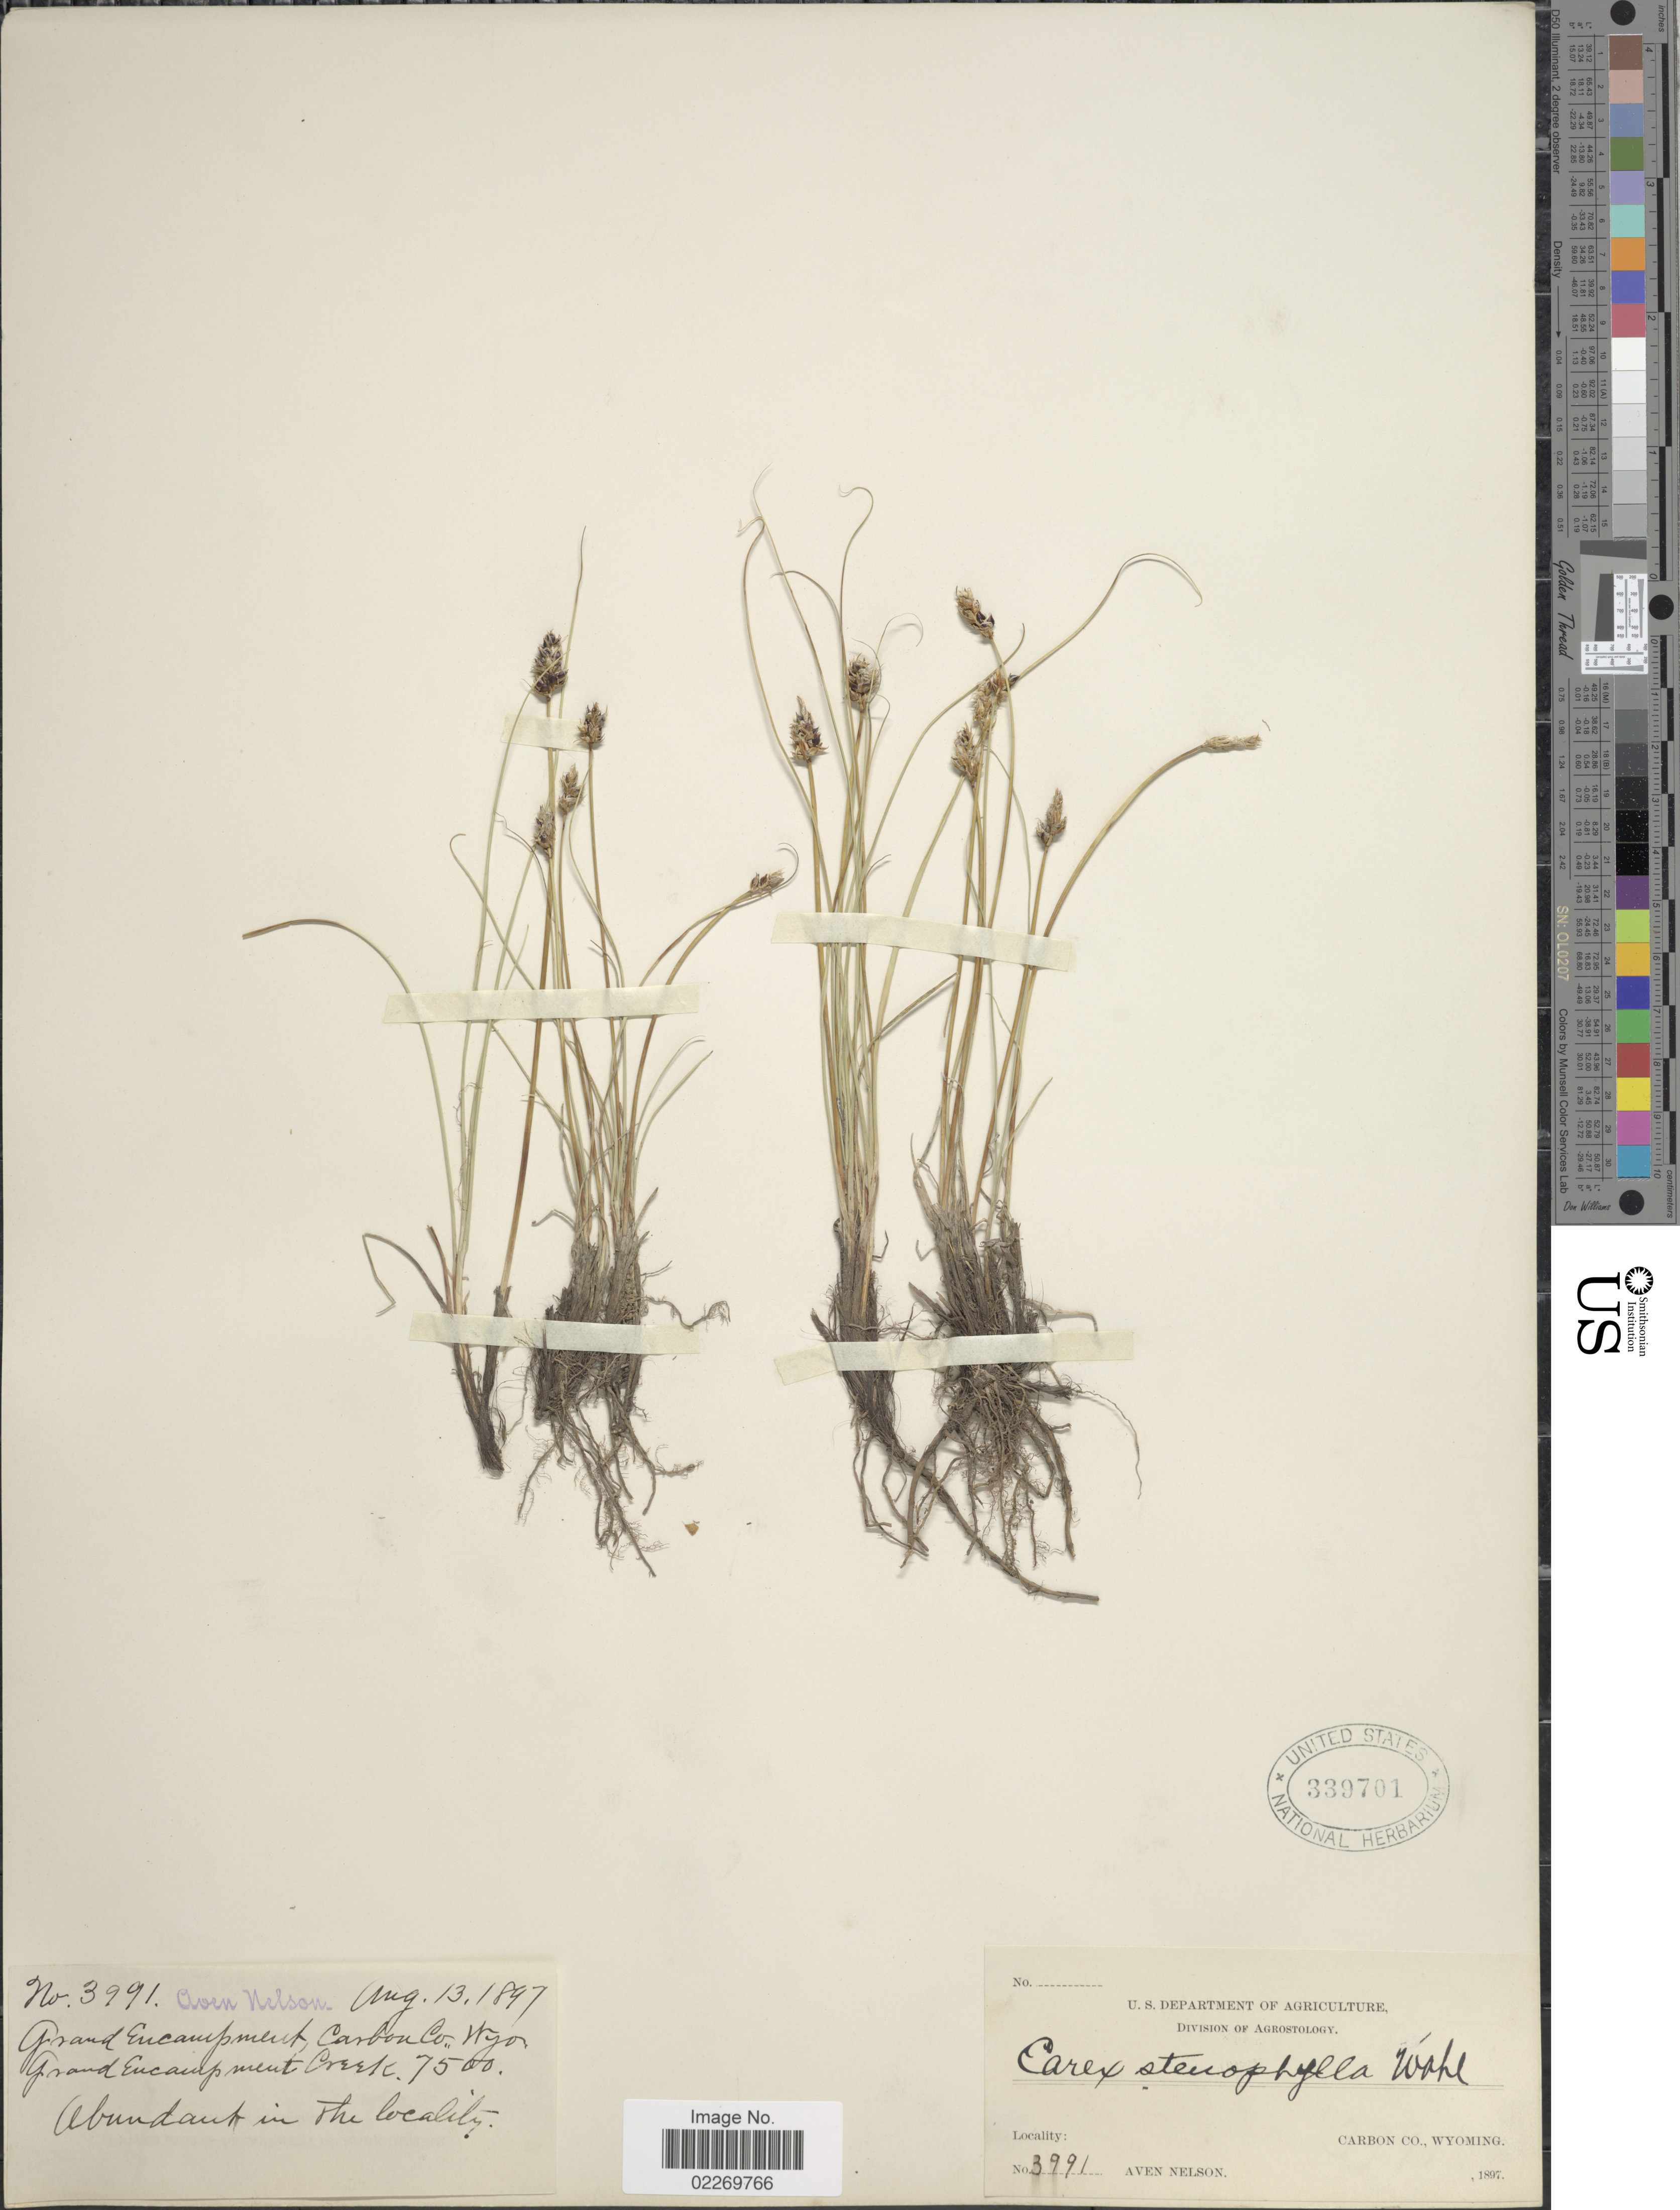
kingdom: Plantae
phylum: Tracheophyta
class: Liliopsida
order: Poales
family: Cyperaceae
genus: Carex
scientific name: Carex eleocharis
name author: L.H. Bailey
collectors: A. Nelson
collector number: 3991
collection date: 1897-08-13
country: United States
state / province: Wyoming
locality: Carbon Co. Grand Encampment, Carvon Co., Wyo. Grand Eucampment Creek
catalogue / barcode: US 339701